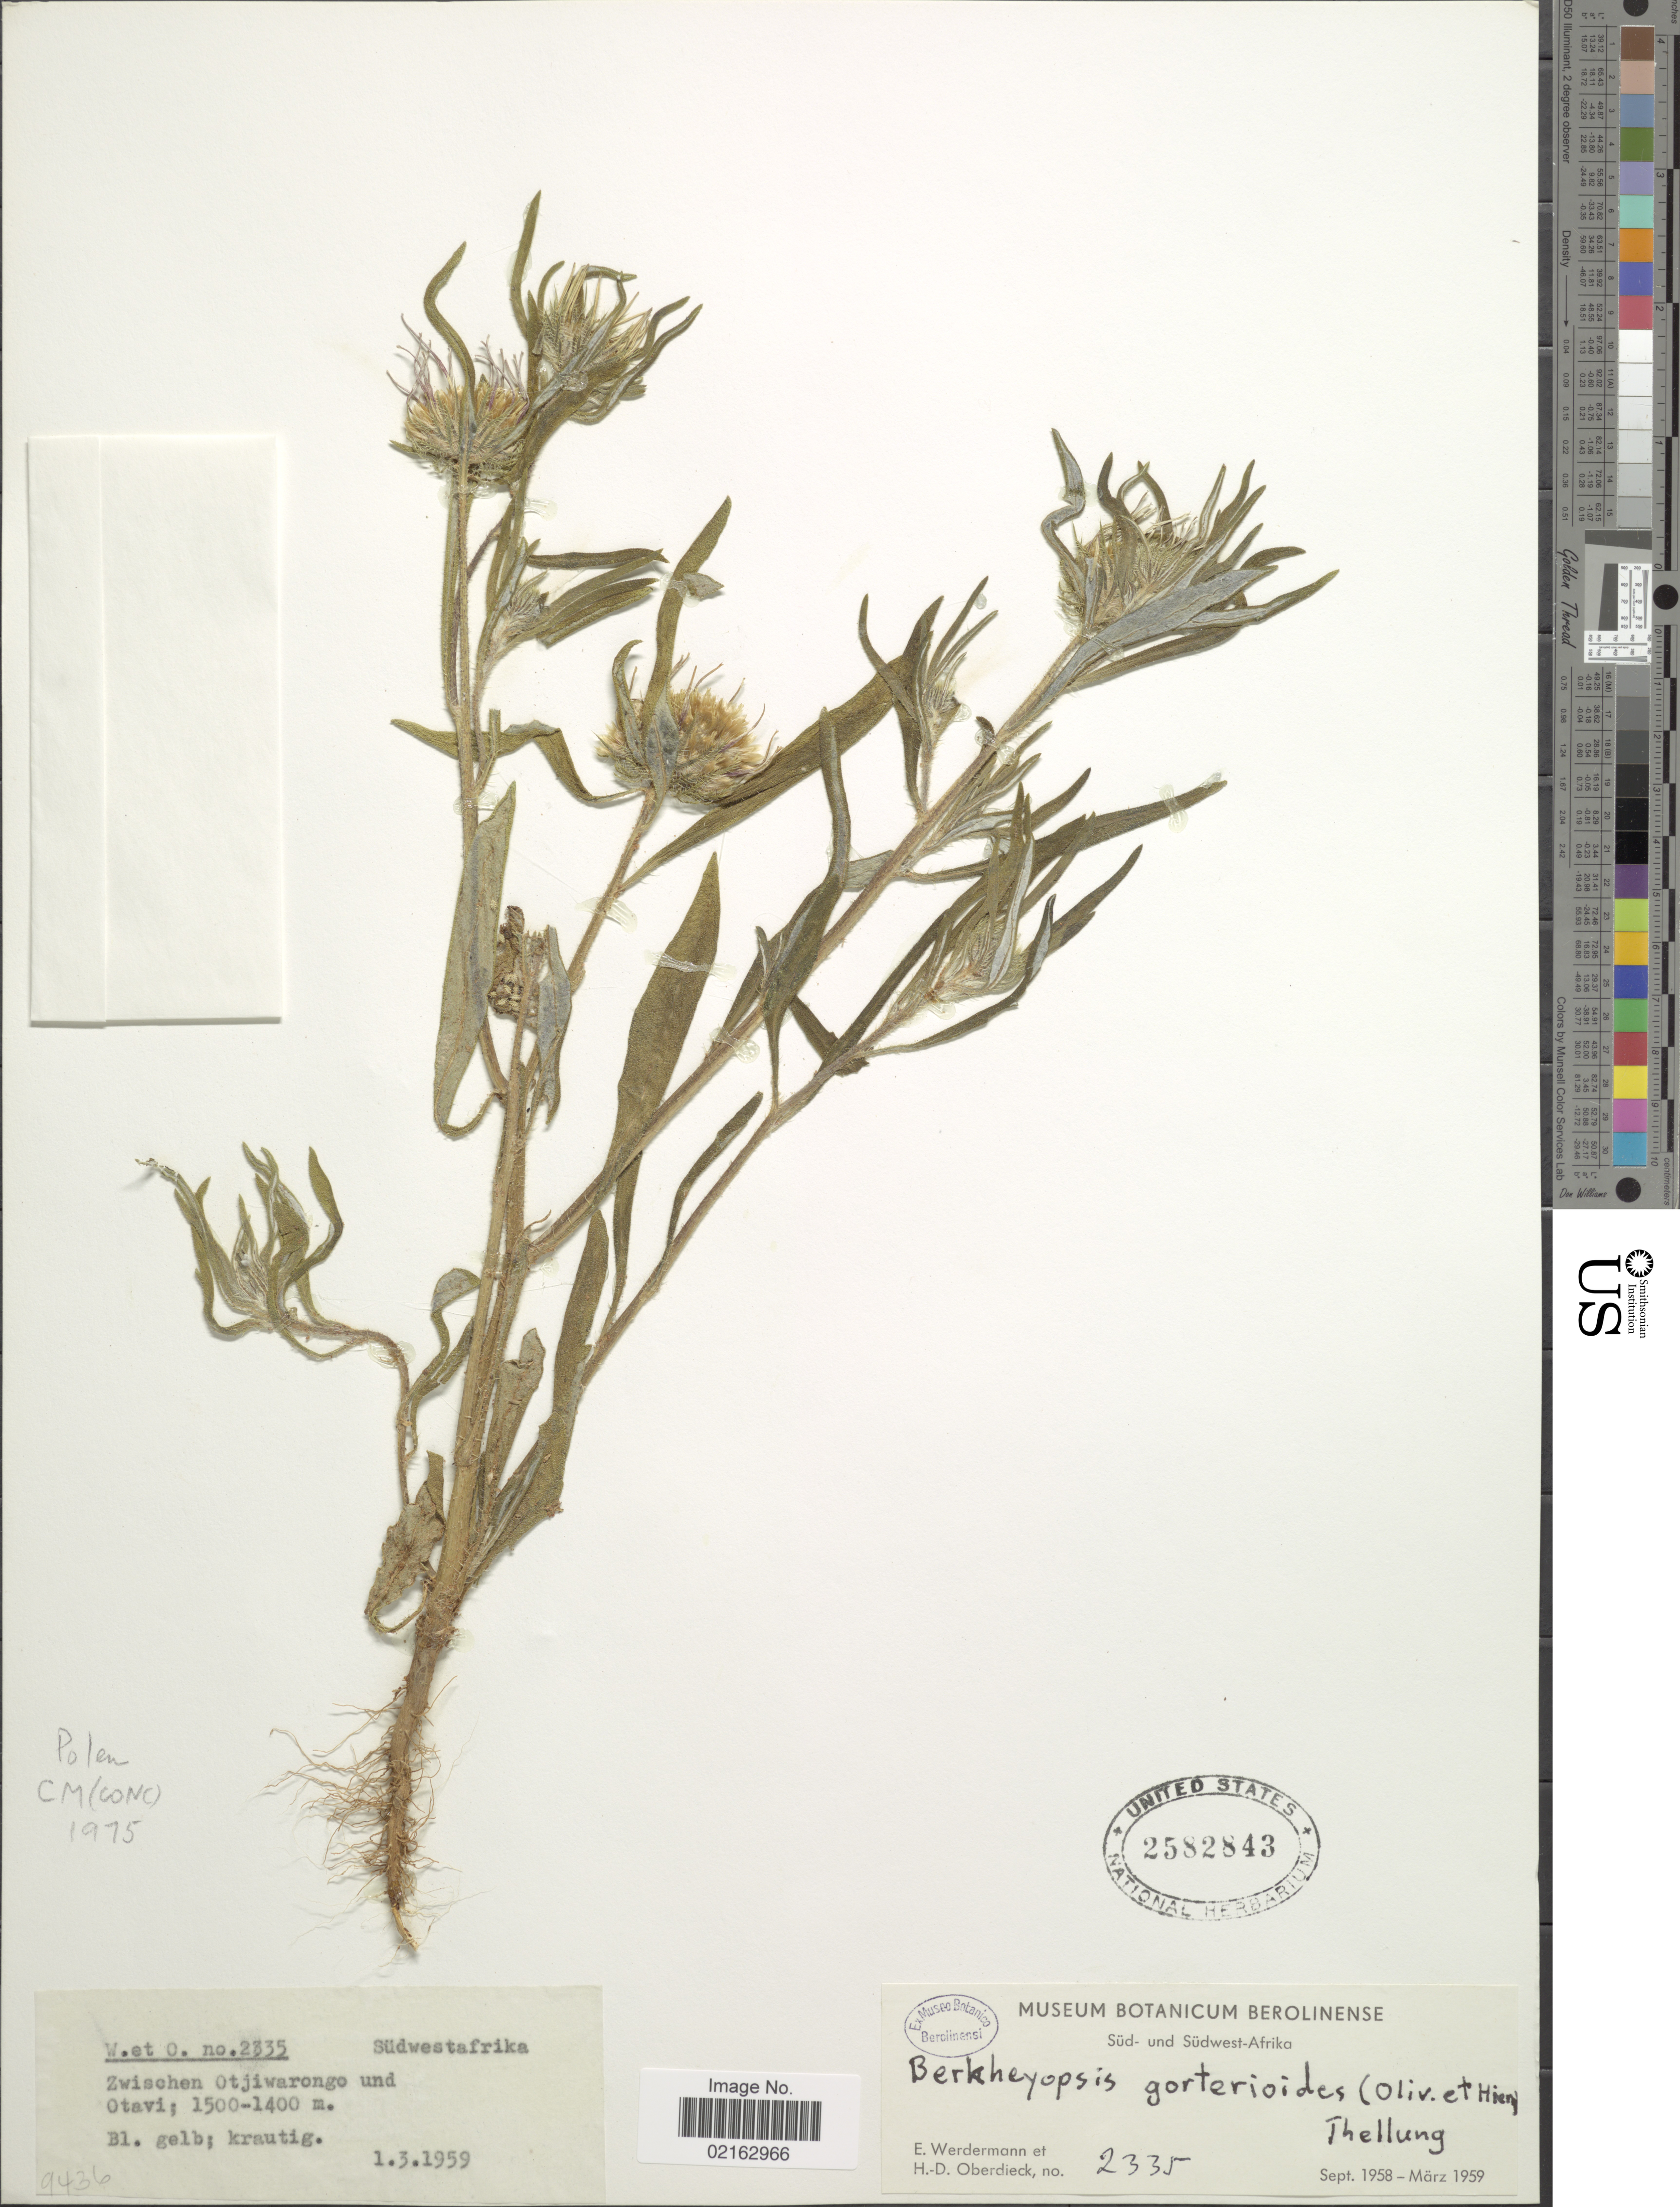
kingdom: Plantae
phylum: Tracheophyta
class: Magnoliopsida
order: Asterales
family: Asteraceae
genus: Hirpicium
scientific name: Hirpicium gorterioides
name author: (Oliv. & Hiern) Roessler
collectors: E. Werdermann & H. Oberdieck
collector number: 2335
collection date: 1959-03-01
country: South Africa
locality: Süd- und Südwest-Afrika. Südwestafrika. Zwischen Otjiwatongo und Otavi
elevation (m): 1400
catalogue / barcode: US 2582843